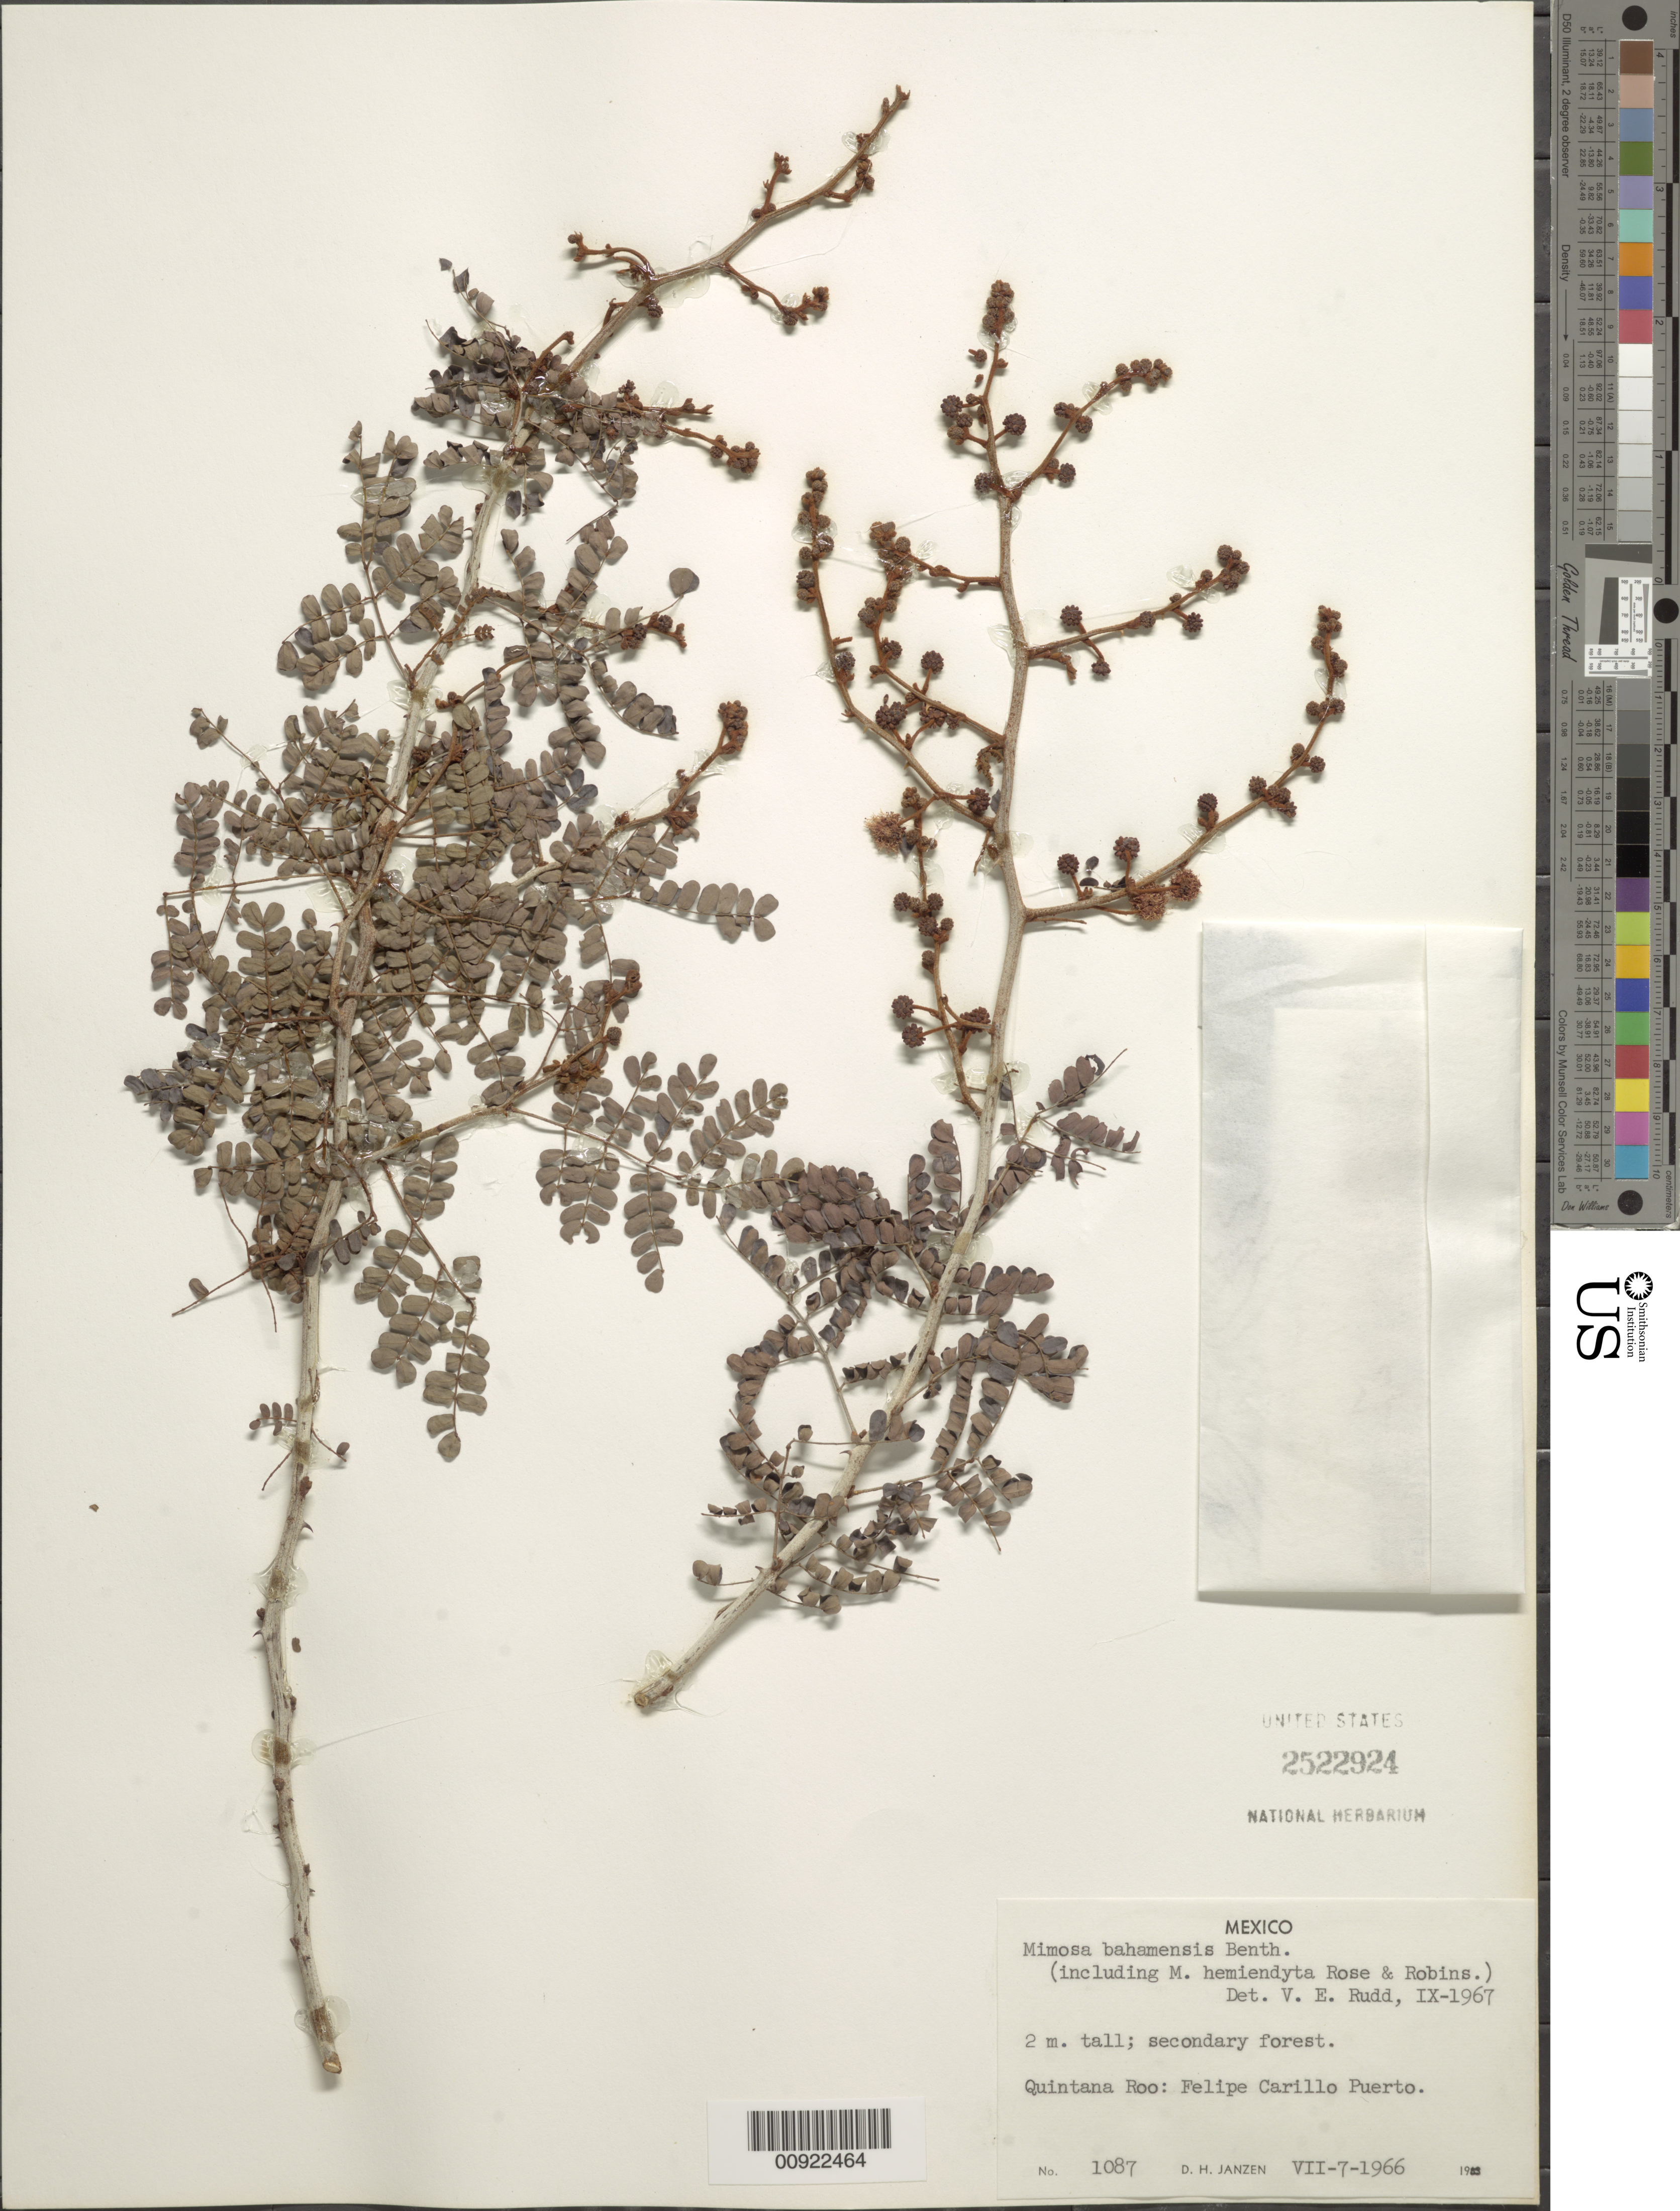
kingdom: Plantae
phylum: Tracheophyta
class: Magnoliopsida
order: Fabales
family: Fabaceae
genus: Mimosa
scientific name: Mimosa bahamensis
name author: Benth.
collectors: D. Janzen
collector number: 1087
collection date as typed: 07 Jul 1966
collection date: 1966-07-07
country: Mexico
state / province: Quintana Roo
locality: Quintana Roo: Felipe Carrillo Puerto.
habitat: Secondary forest.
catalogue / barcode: US 2522924